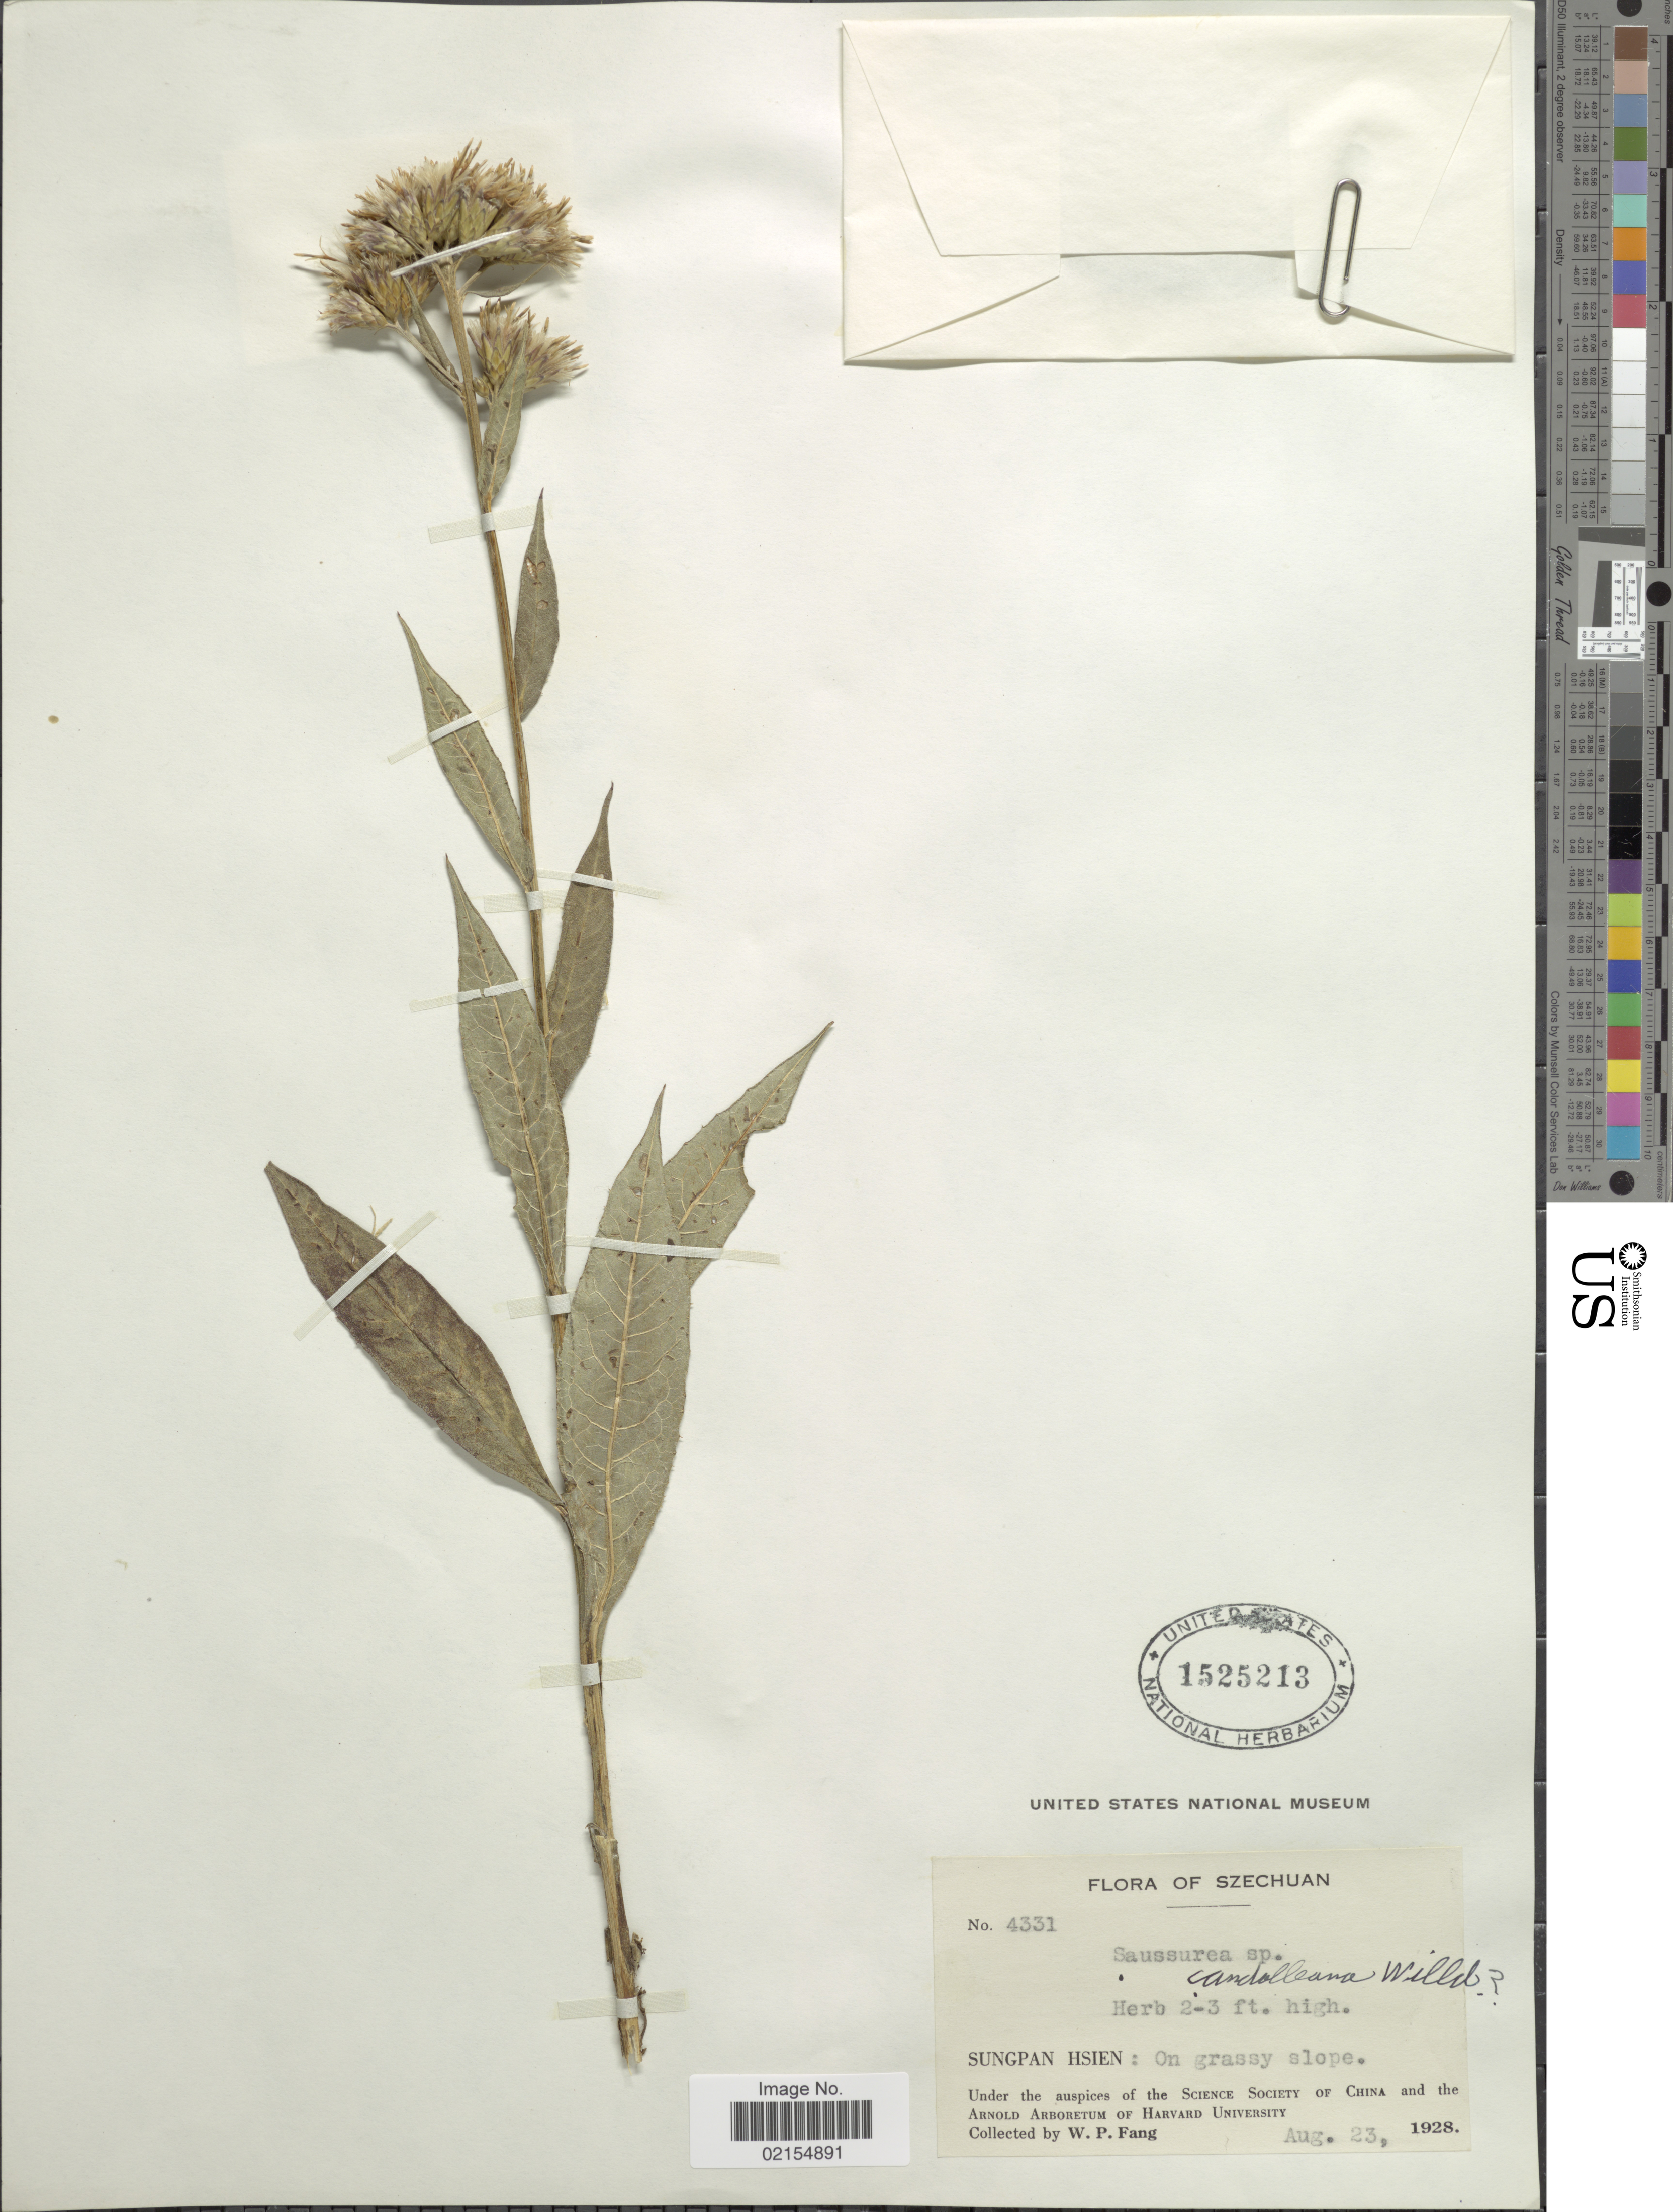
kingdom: Plantae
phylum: Tracheophyta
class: Magnoliopsida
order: Asterales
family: Asteraceae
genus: Saussurea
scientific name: Saussurea hemsleyi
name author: Lipsch.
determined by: Chen, Yousheng S.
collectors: W. P. Fang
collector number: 4331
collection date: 1928-08-23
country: China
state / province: Sichuan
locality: Szechuan, Sungpan Hsien: on grassy slope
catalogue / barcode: US 1525213